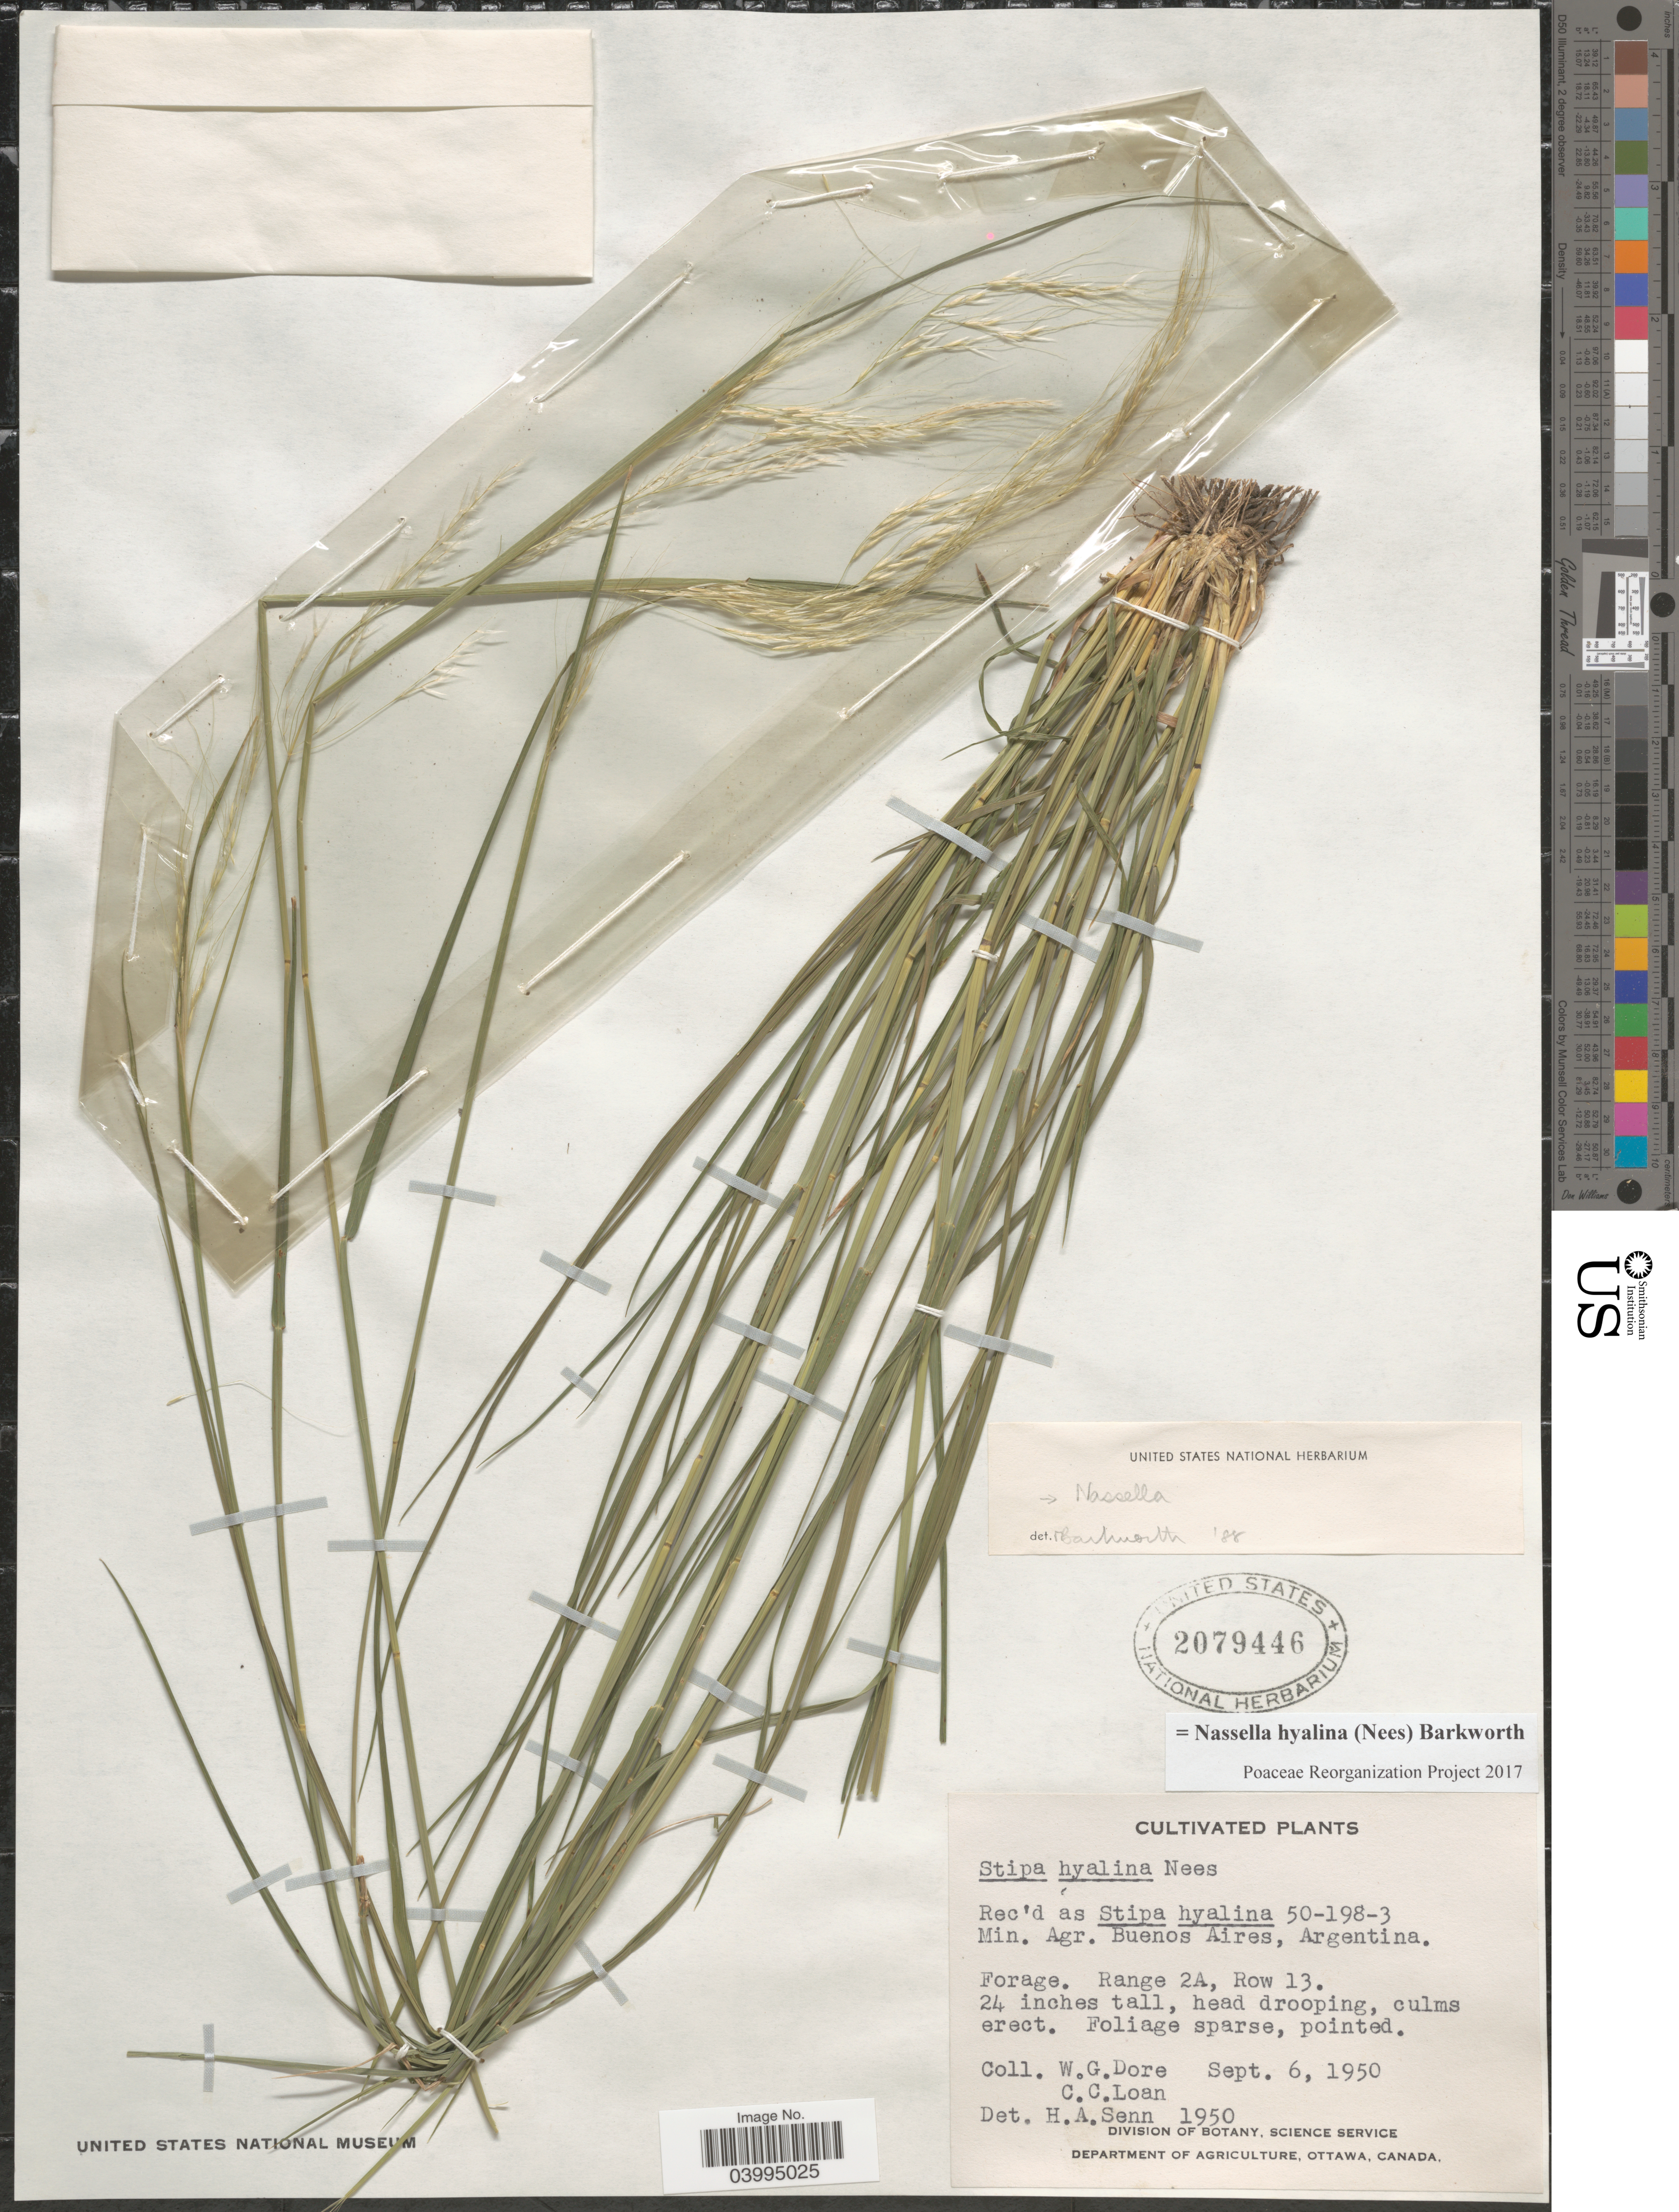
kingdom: Plantae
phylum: Tracheophyta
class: Liliopsida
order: Poales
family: Poaceae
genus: Nassella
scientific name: Nassella hyalina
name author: (Nees) Barkworth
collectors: W. Dore & C. Loan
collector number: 50-198-3?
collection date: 1950-09-06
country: Argentina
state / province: Buenos Aires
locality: Min. Agr. Buenos Aires. Forage. Range 2A, Row 13.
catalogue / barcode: US 2079446